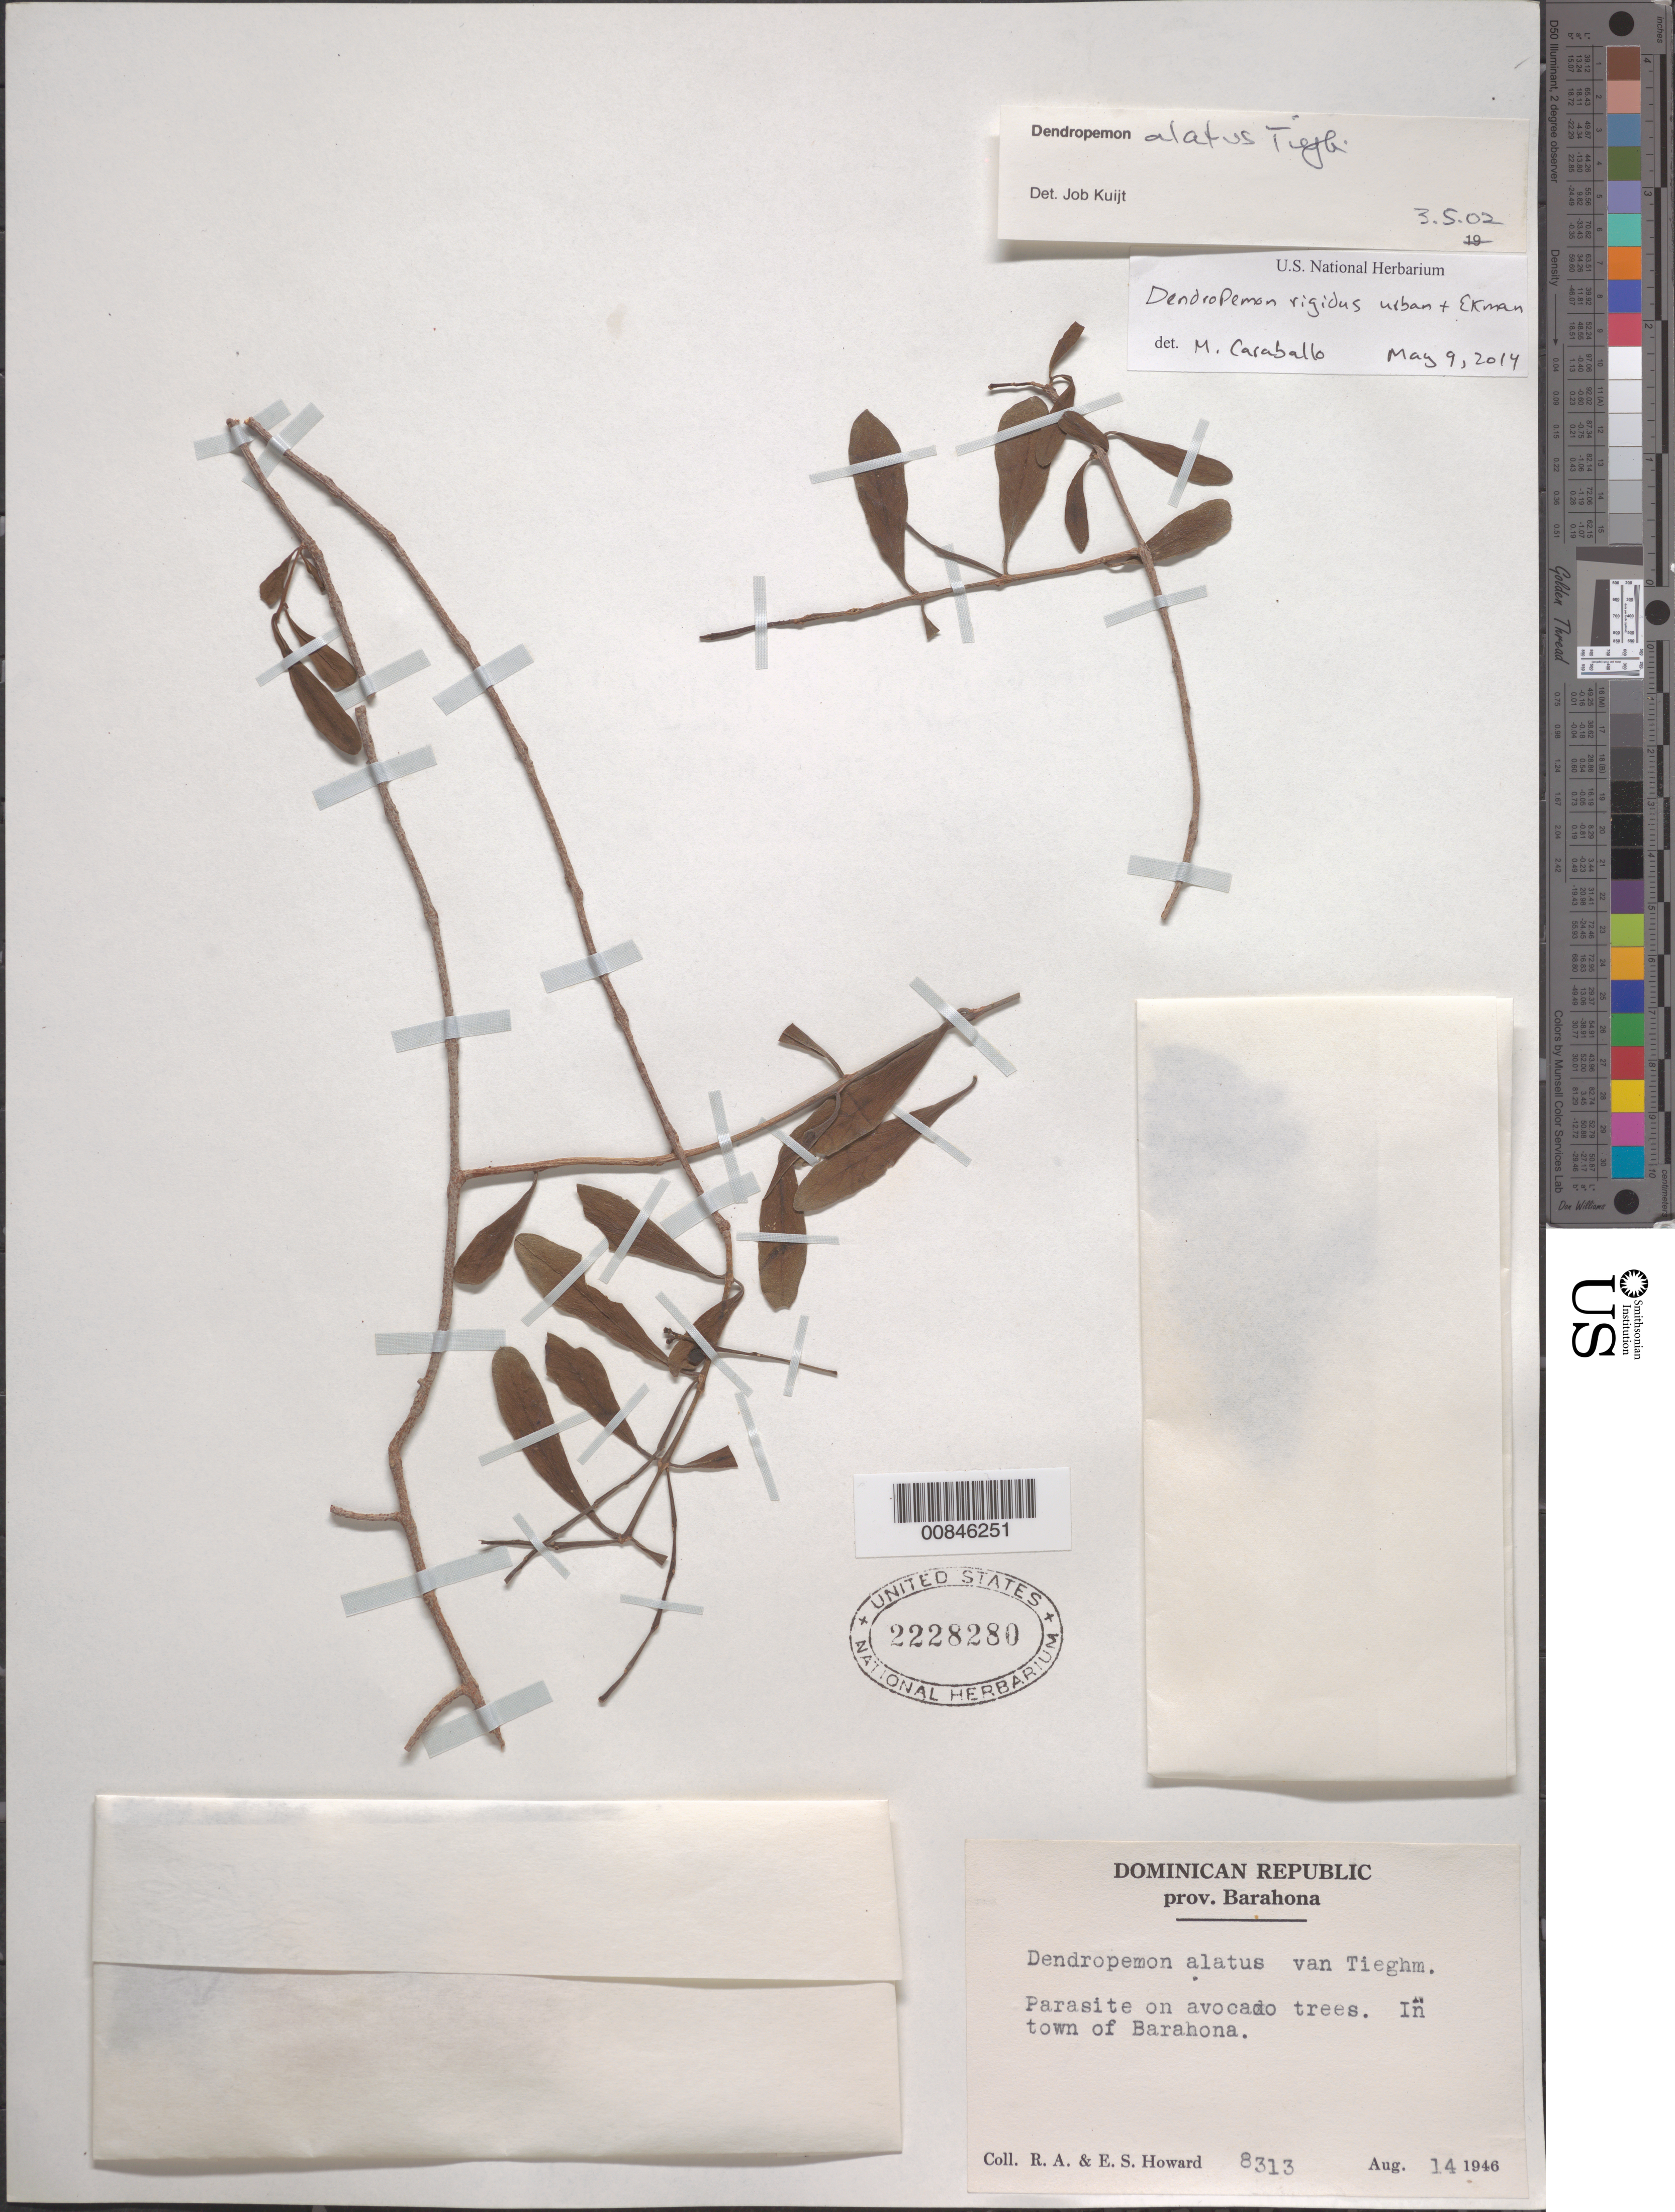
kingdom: Plantae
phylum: Tracheophyta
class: Magnoliopsida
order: Santalales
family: Loranthaceae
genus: Dendropemon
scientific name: Dendropemon rigidus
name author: Urb. & Ekman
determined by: Caraballo-Ortiz, Marcos A., (MISS), University of Mississippi (UNITED STATES)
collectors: R. A. Howard & E. S. Howard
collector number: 8313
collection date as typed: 14 Aug 1946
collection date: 1946-08-14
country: Dominican Republic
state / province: Barahona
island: Hispaniola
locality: In town of Barahona.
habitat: On avocado trees.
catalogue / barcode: US 2228280